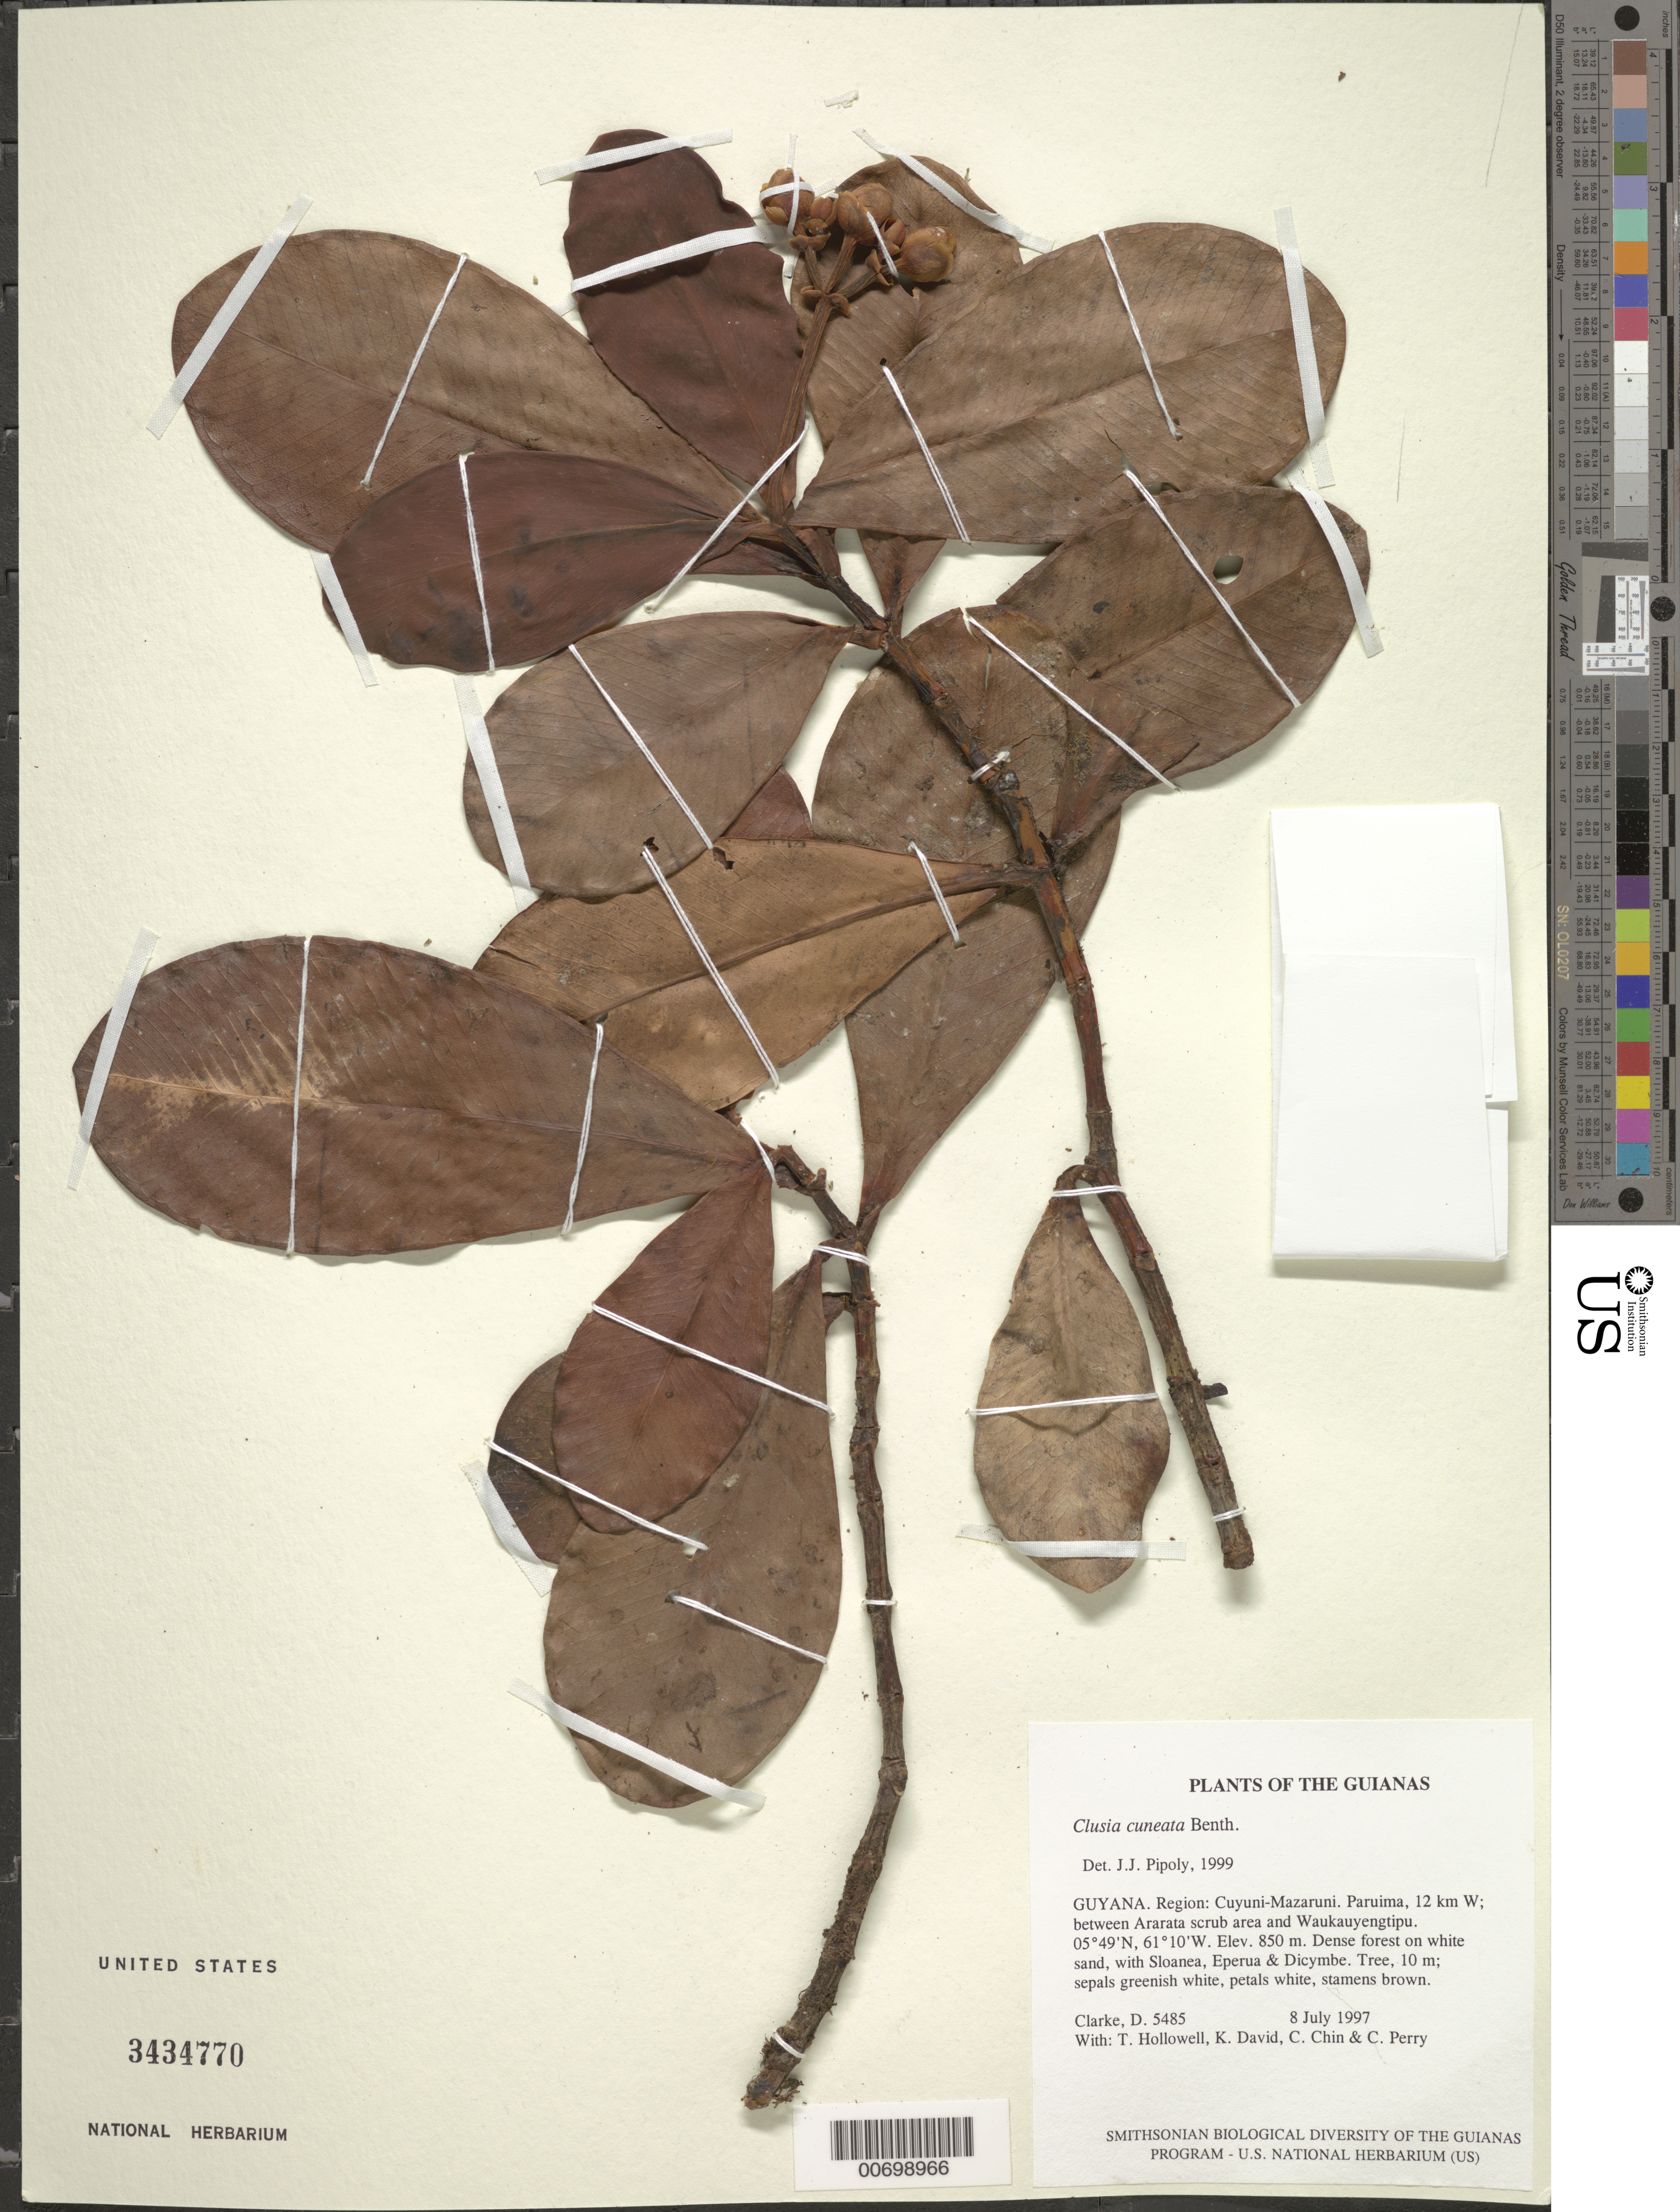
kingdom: Plantae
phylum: Tracheophyta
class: Magnoliopsida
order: Malpighiales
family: Clusiaceae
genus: Clusia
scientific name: Clusia cuneata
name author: Benth.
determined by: Pipoly, J. J., III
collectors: H. D. Clarke, T. Hollowell, K. David, C. Chin & C. Perry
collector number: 5485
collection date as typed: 8 July 1997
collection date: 1997-07-08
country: Guyana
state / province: Cuyuni-Mazaruni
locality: Paruima, 12 km W; between Ararata scrub area and Waukauyengtipu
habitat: Dense forest on white sand, with Sloanea, Eperua & Dicymbe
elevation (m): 850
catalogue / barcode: US 3434770